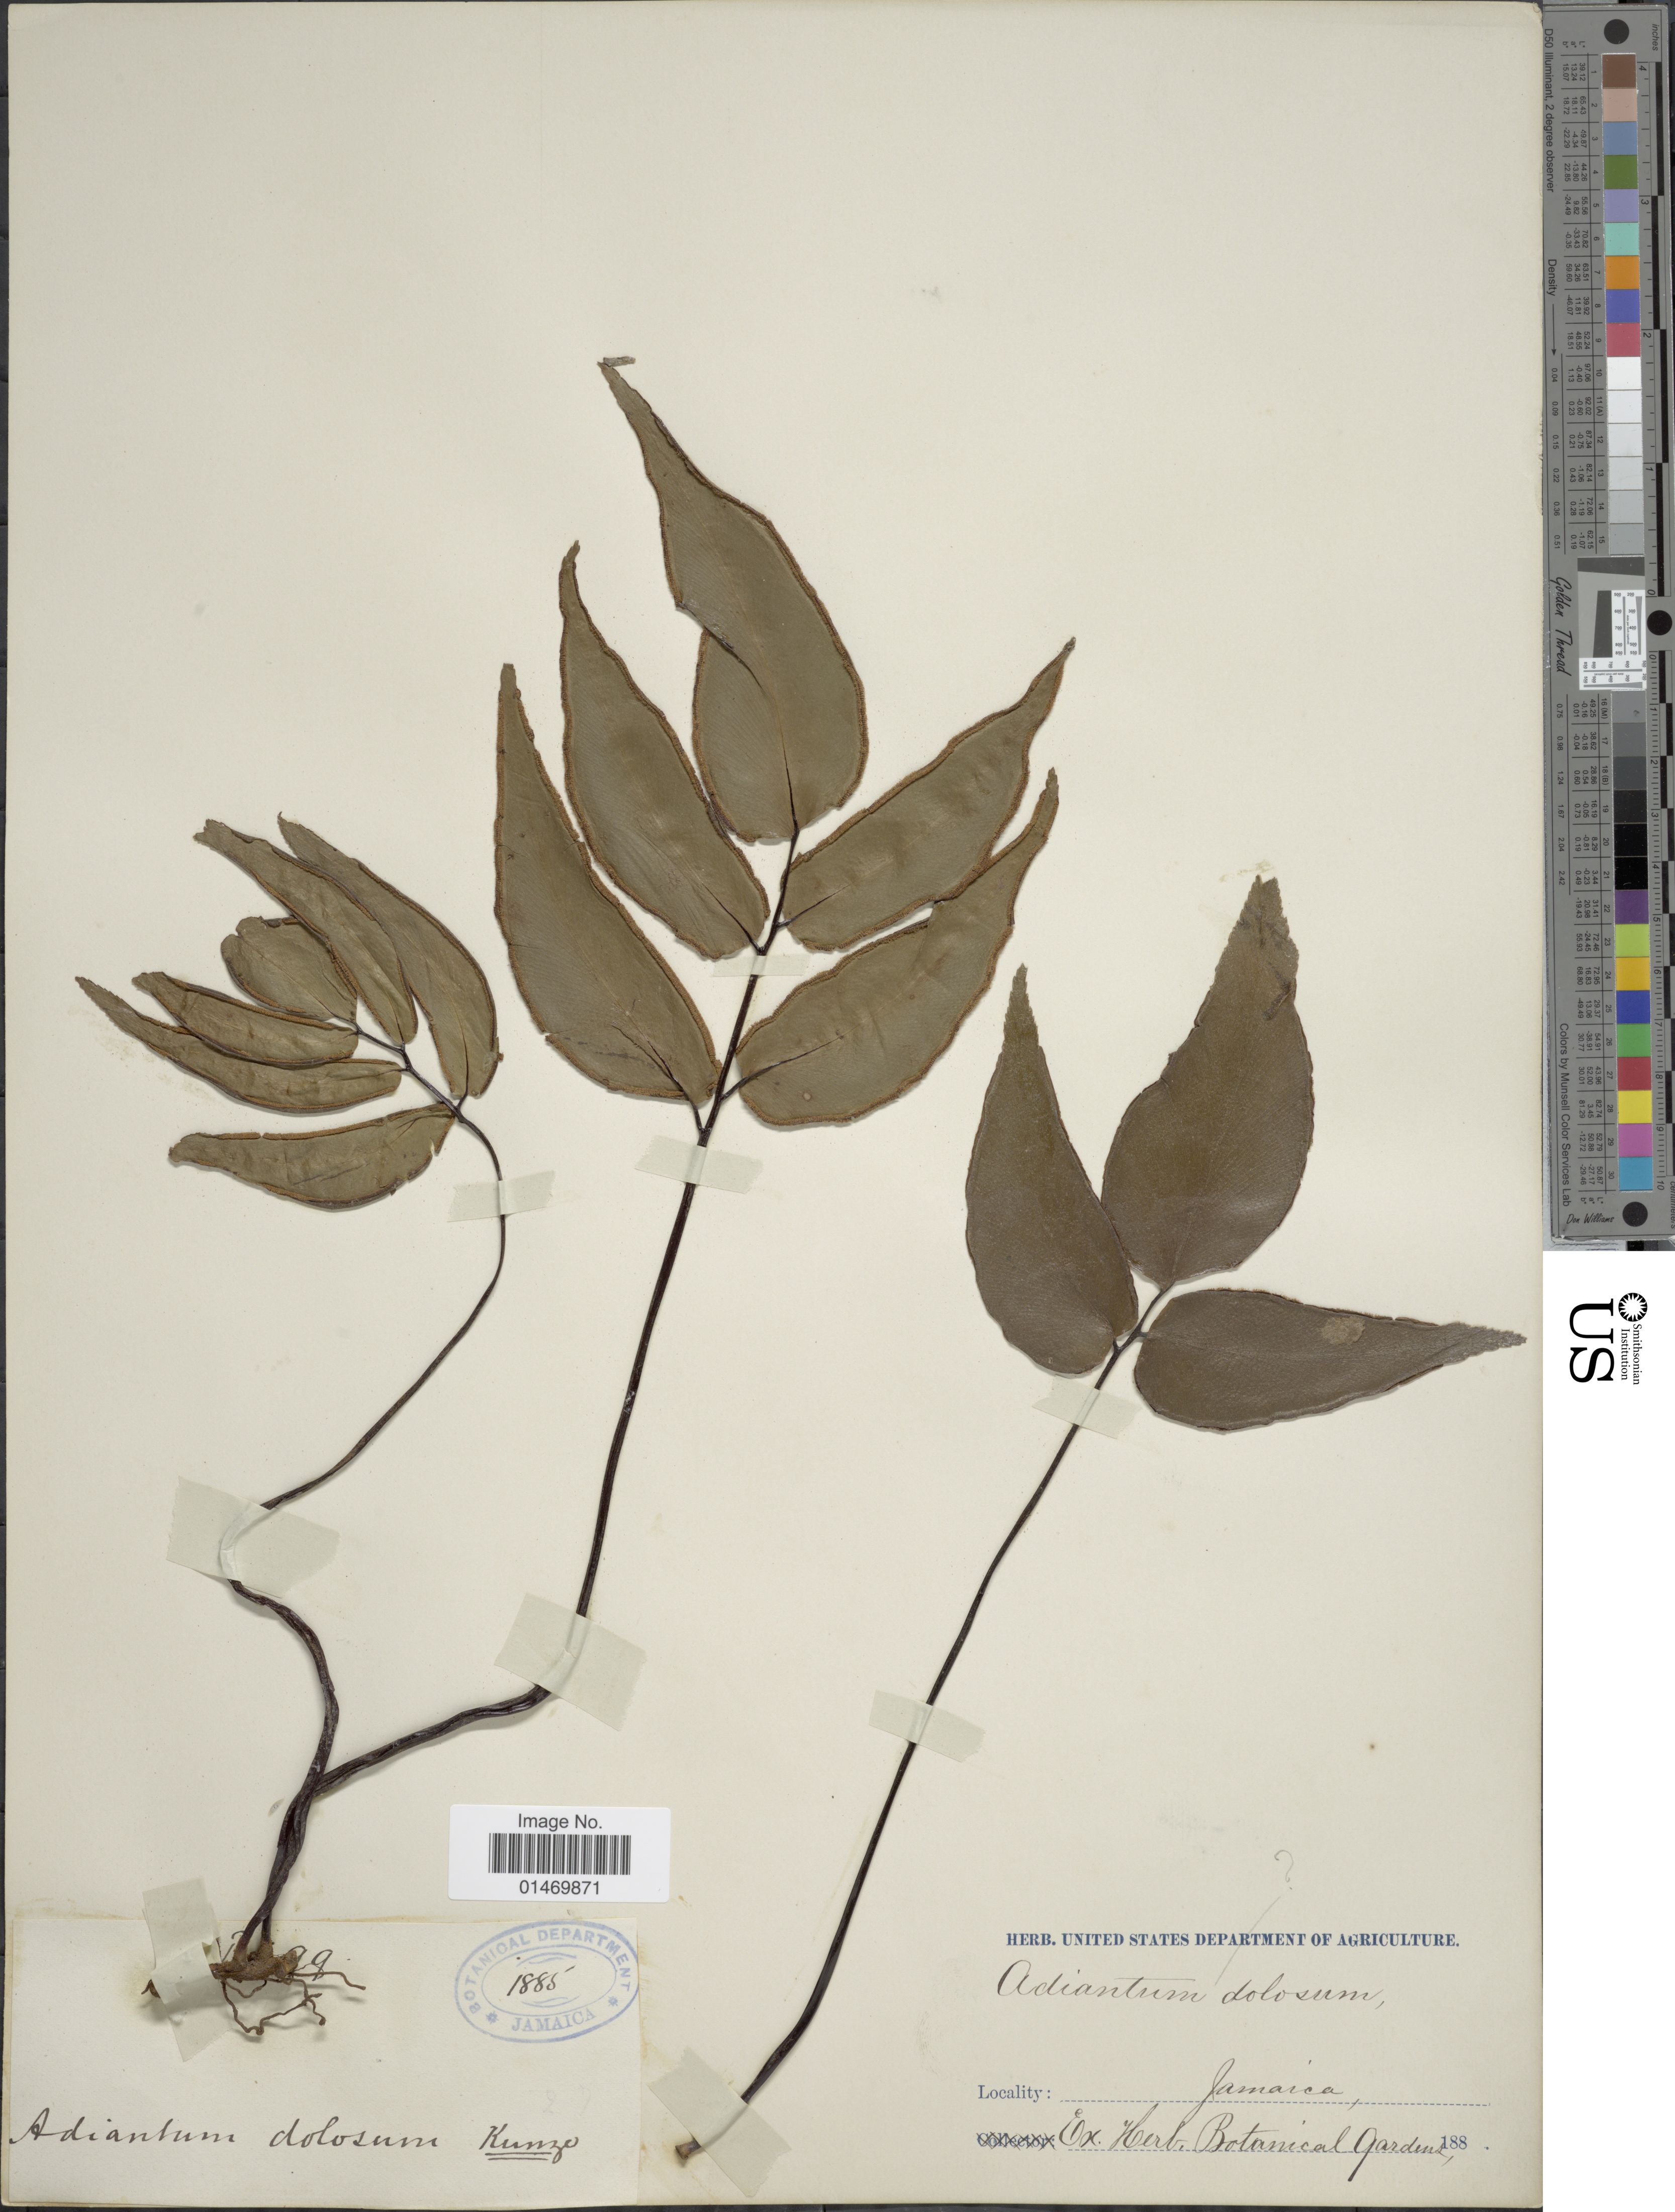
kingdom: Plantae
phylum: Tracheophyta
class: Polypodiopsida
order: Polypodiales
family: Pteridaceae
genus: Adiantum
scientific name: Adiantum wilsonii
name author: Hook.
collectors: ex herb. Botanic Gardens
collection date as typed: Transcribed d/m/y: //188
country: Jamaica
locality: Jamaica.